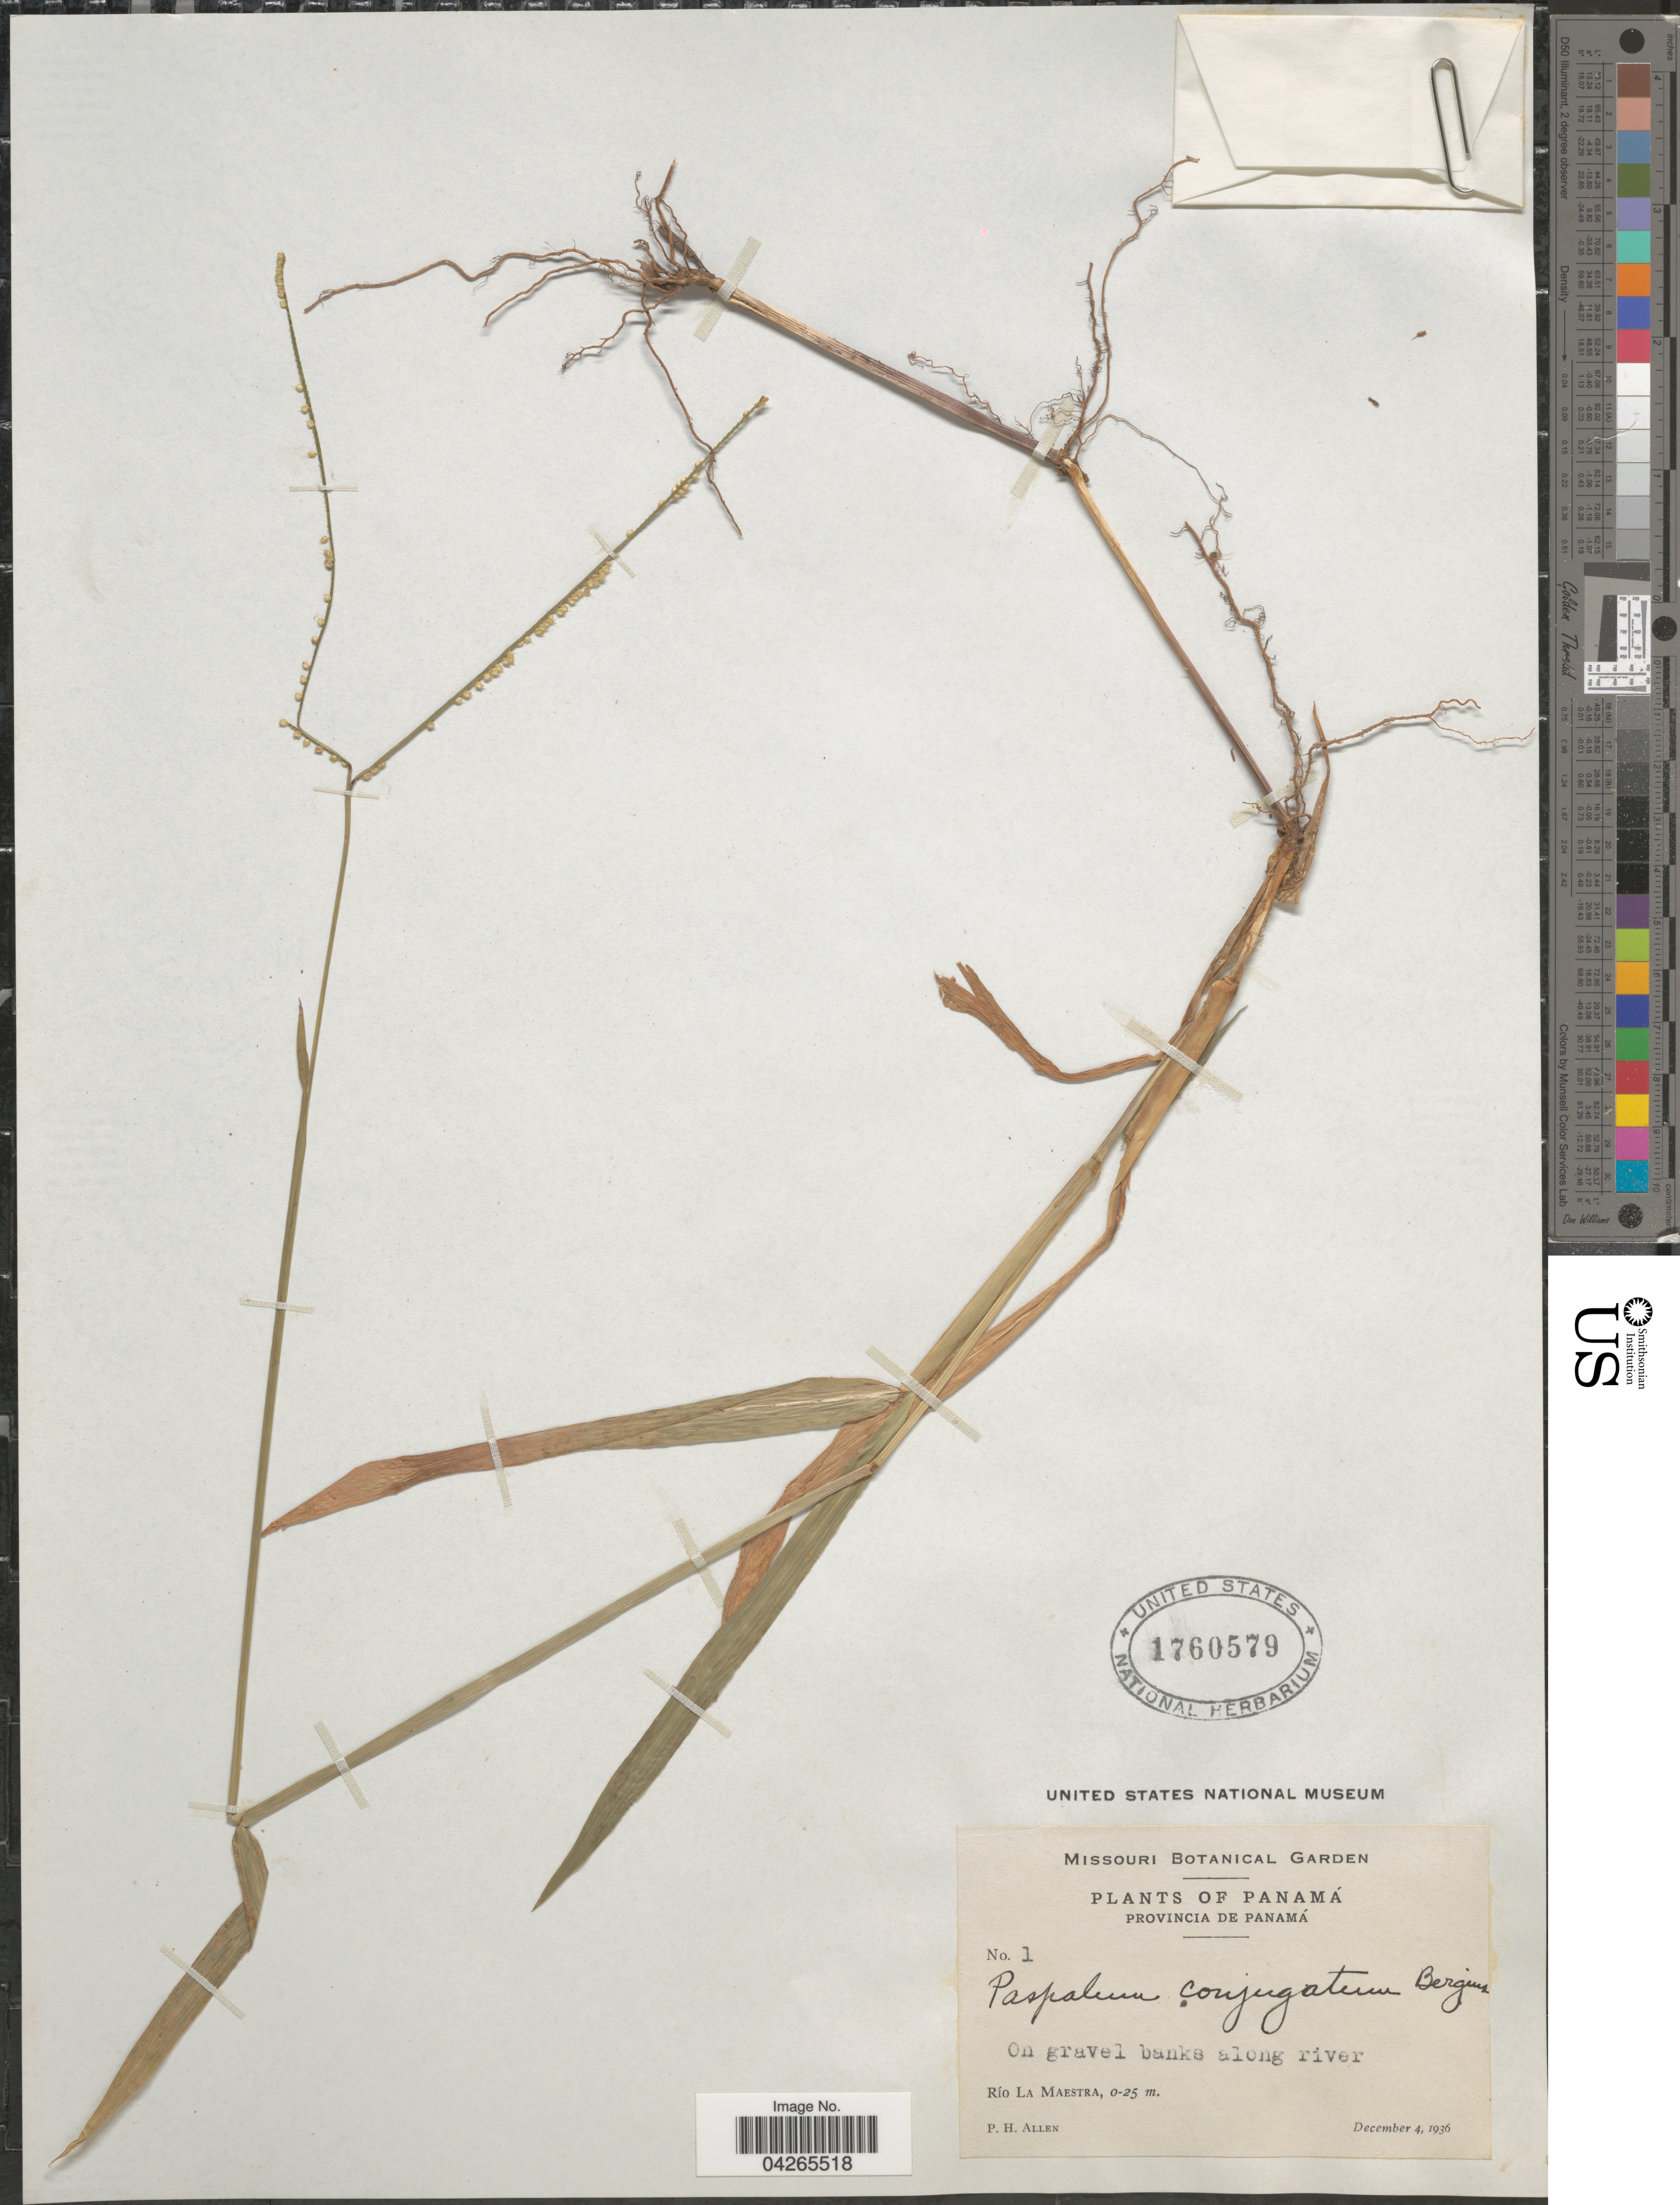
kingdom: Plantae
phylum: Tracheophyta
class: Liliopsida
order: Poales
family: Poaceae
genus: Paspalum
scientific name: Paspalum conjugatum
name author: P.J. Bergius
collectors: P. H. Allen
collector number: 1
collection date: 1936-12-04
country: Panama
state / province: Panamá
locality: On gravel banks along river. Río La Maestra.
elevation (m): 0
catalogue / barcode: US 1760579